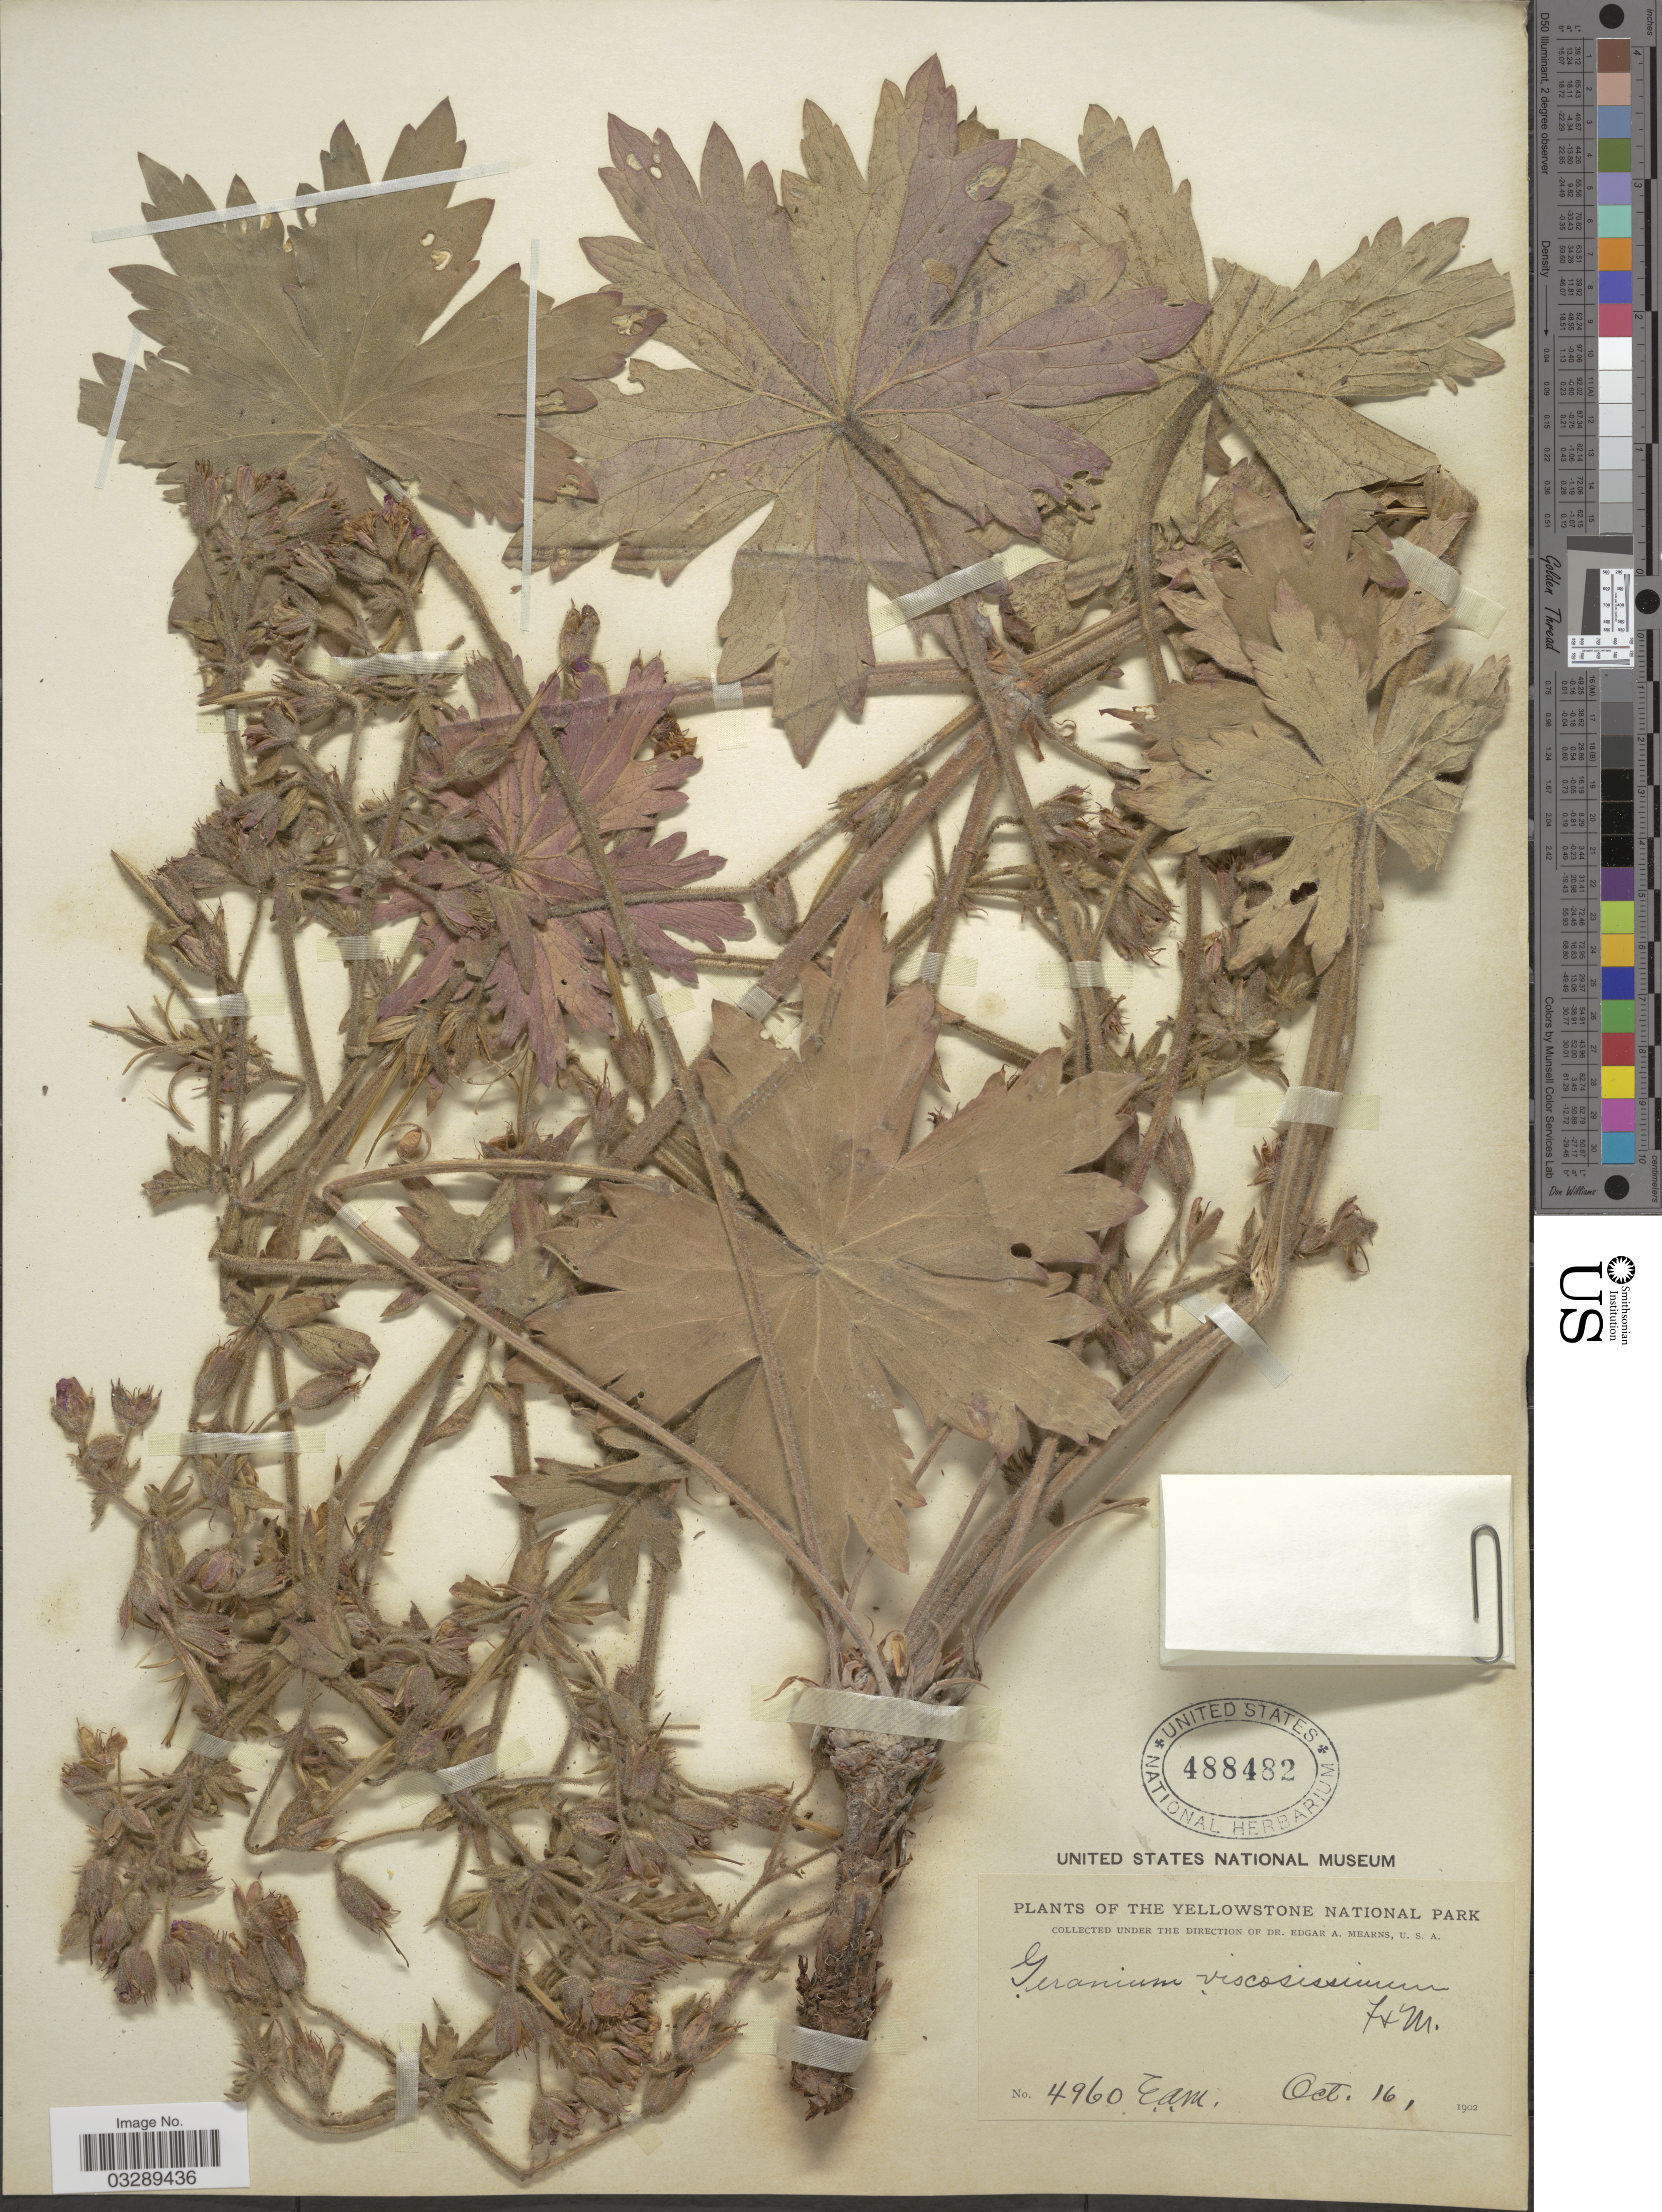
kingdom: Plantae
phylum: Tracheophyta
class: Magnoliopsida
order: Geraniales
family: Geraniaceae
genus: Geranium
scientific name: Geranium viscosissimum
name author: Fisch. & C.A. Mey.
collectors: E. A. Mearns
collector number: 4960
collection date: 1902-10-16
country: United States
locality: Yellowstone National Park.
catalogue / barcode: US 488482